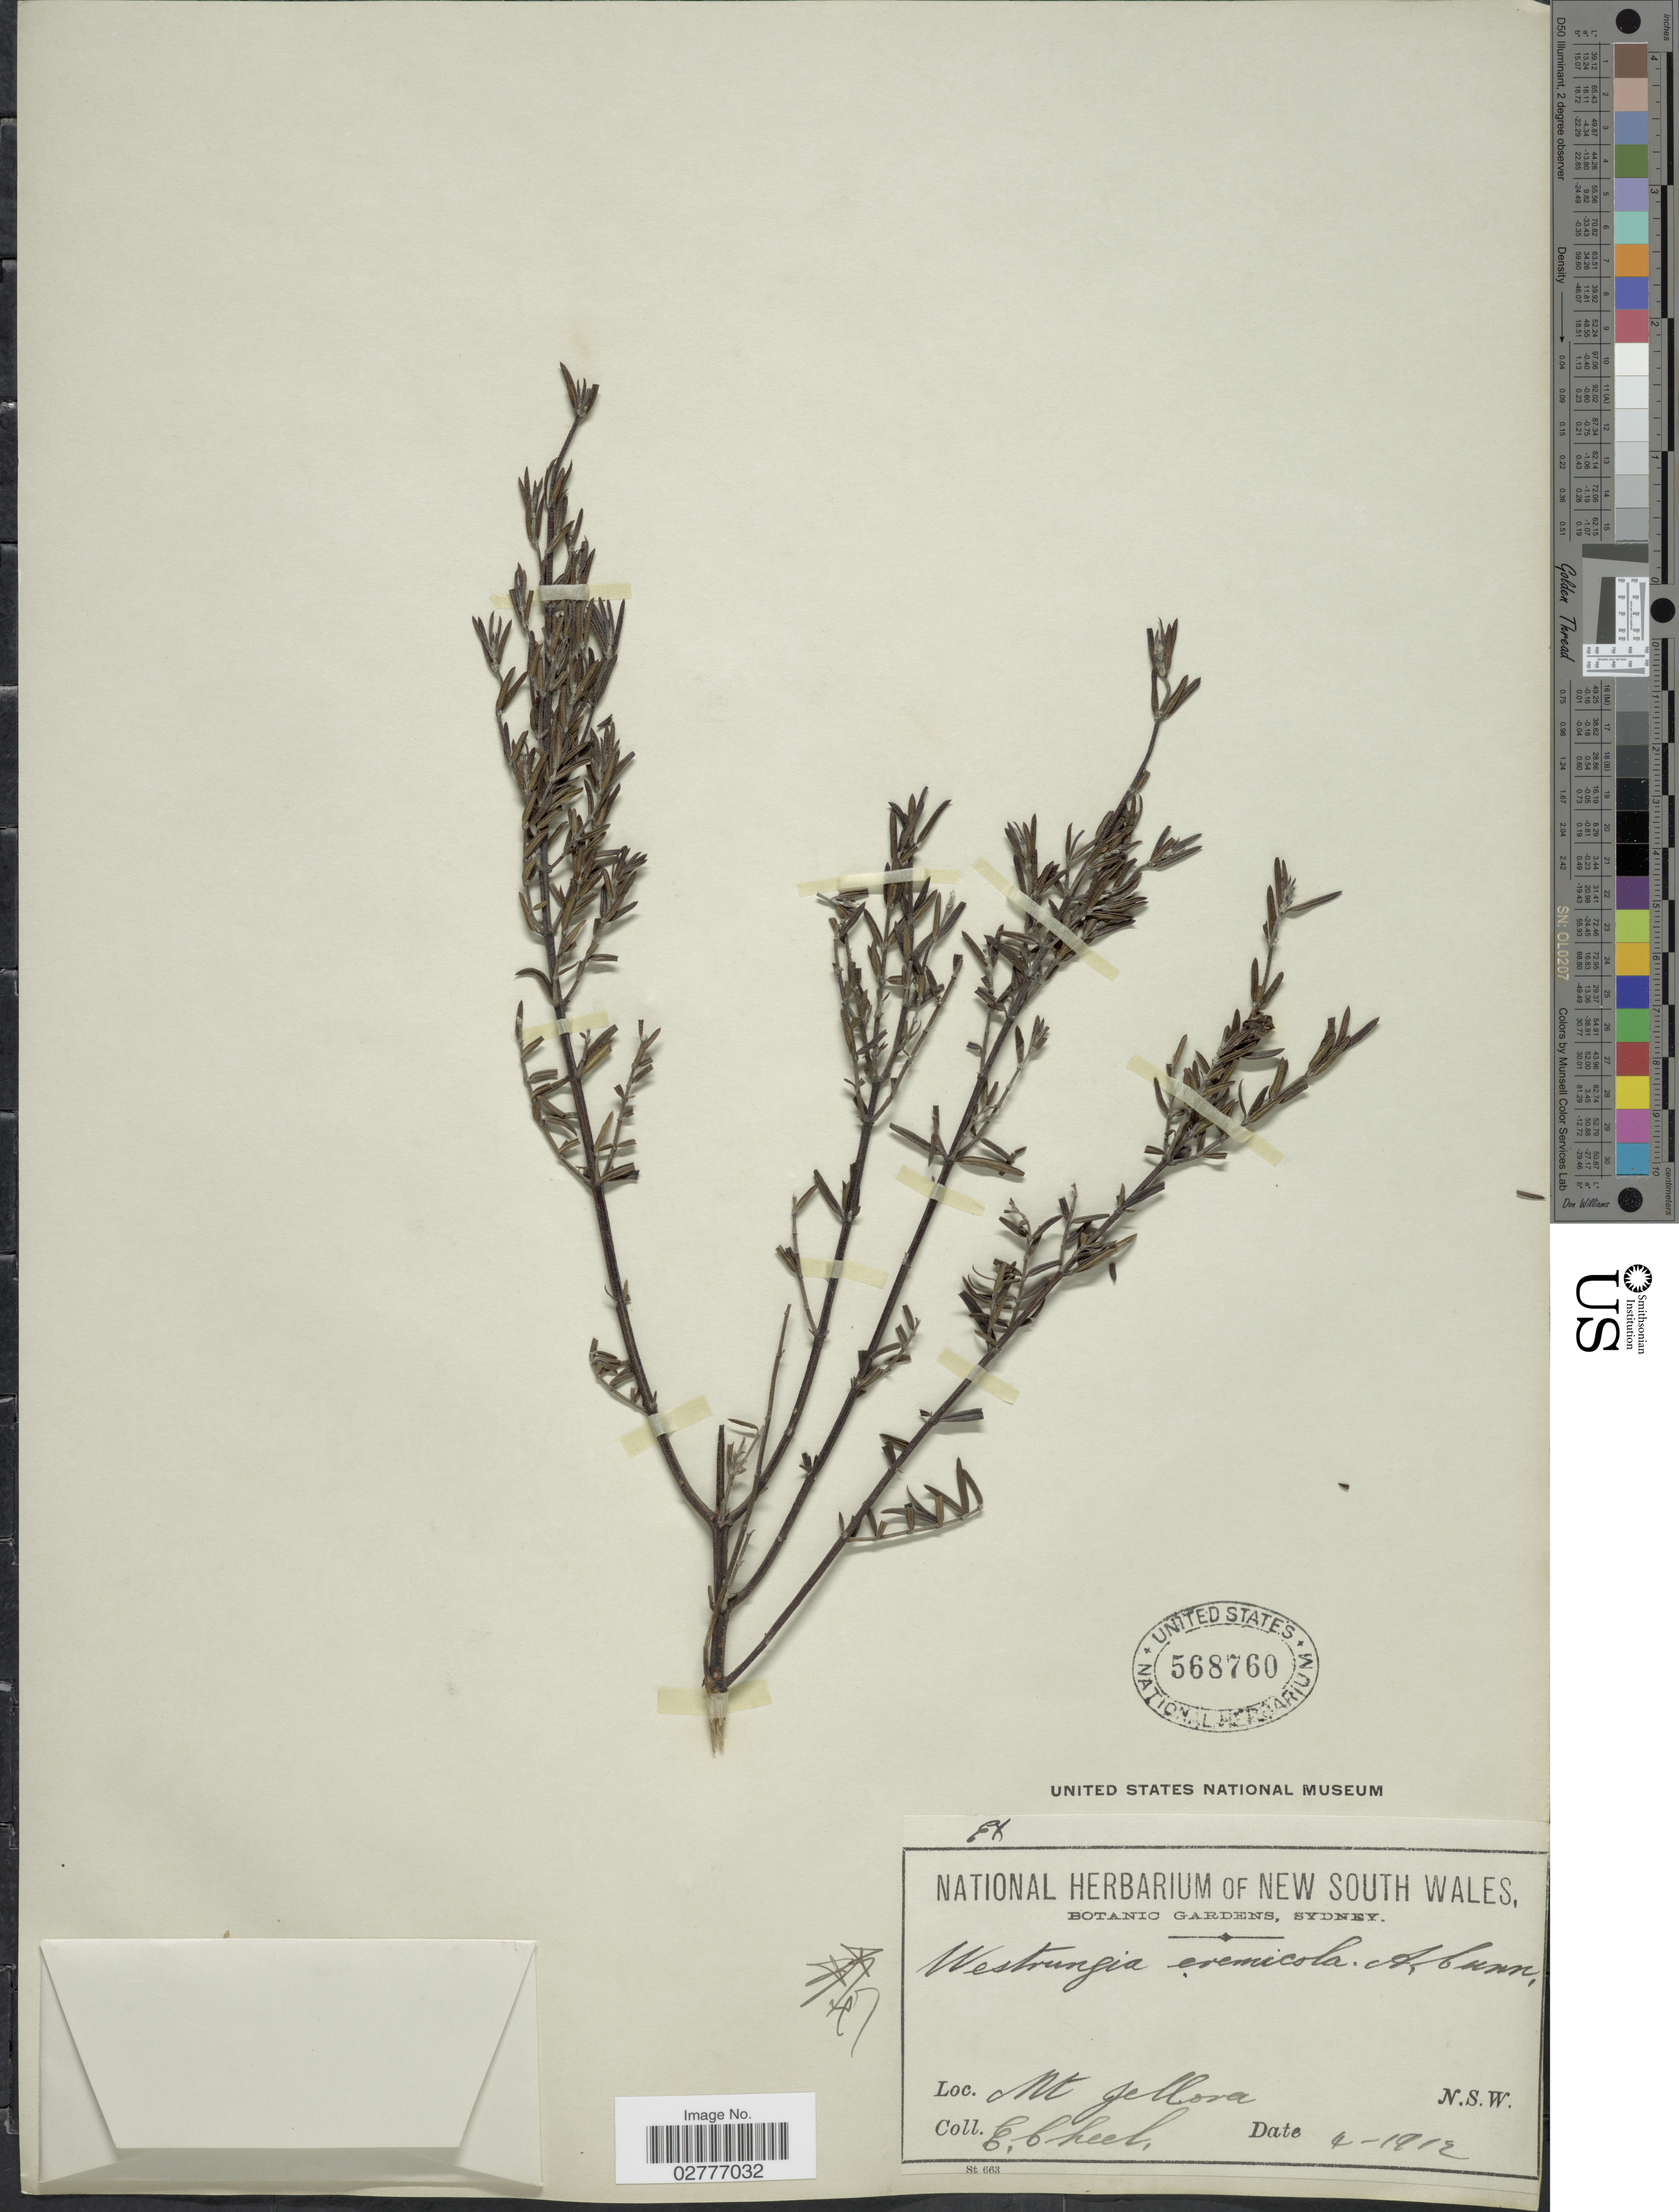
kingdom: Plantae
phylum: Tracheophyta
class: Magnoliopsida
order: Lamiales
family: Lamiaceae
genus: Westringia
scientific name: Westringia eremicola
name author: A. Cunn. ex Benth.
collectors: E. Cheel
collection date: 1912-04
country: Australia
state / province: New South Wales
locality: Mt. Jellore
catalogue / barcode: US 568760